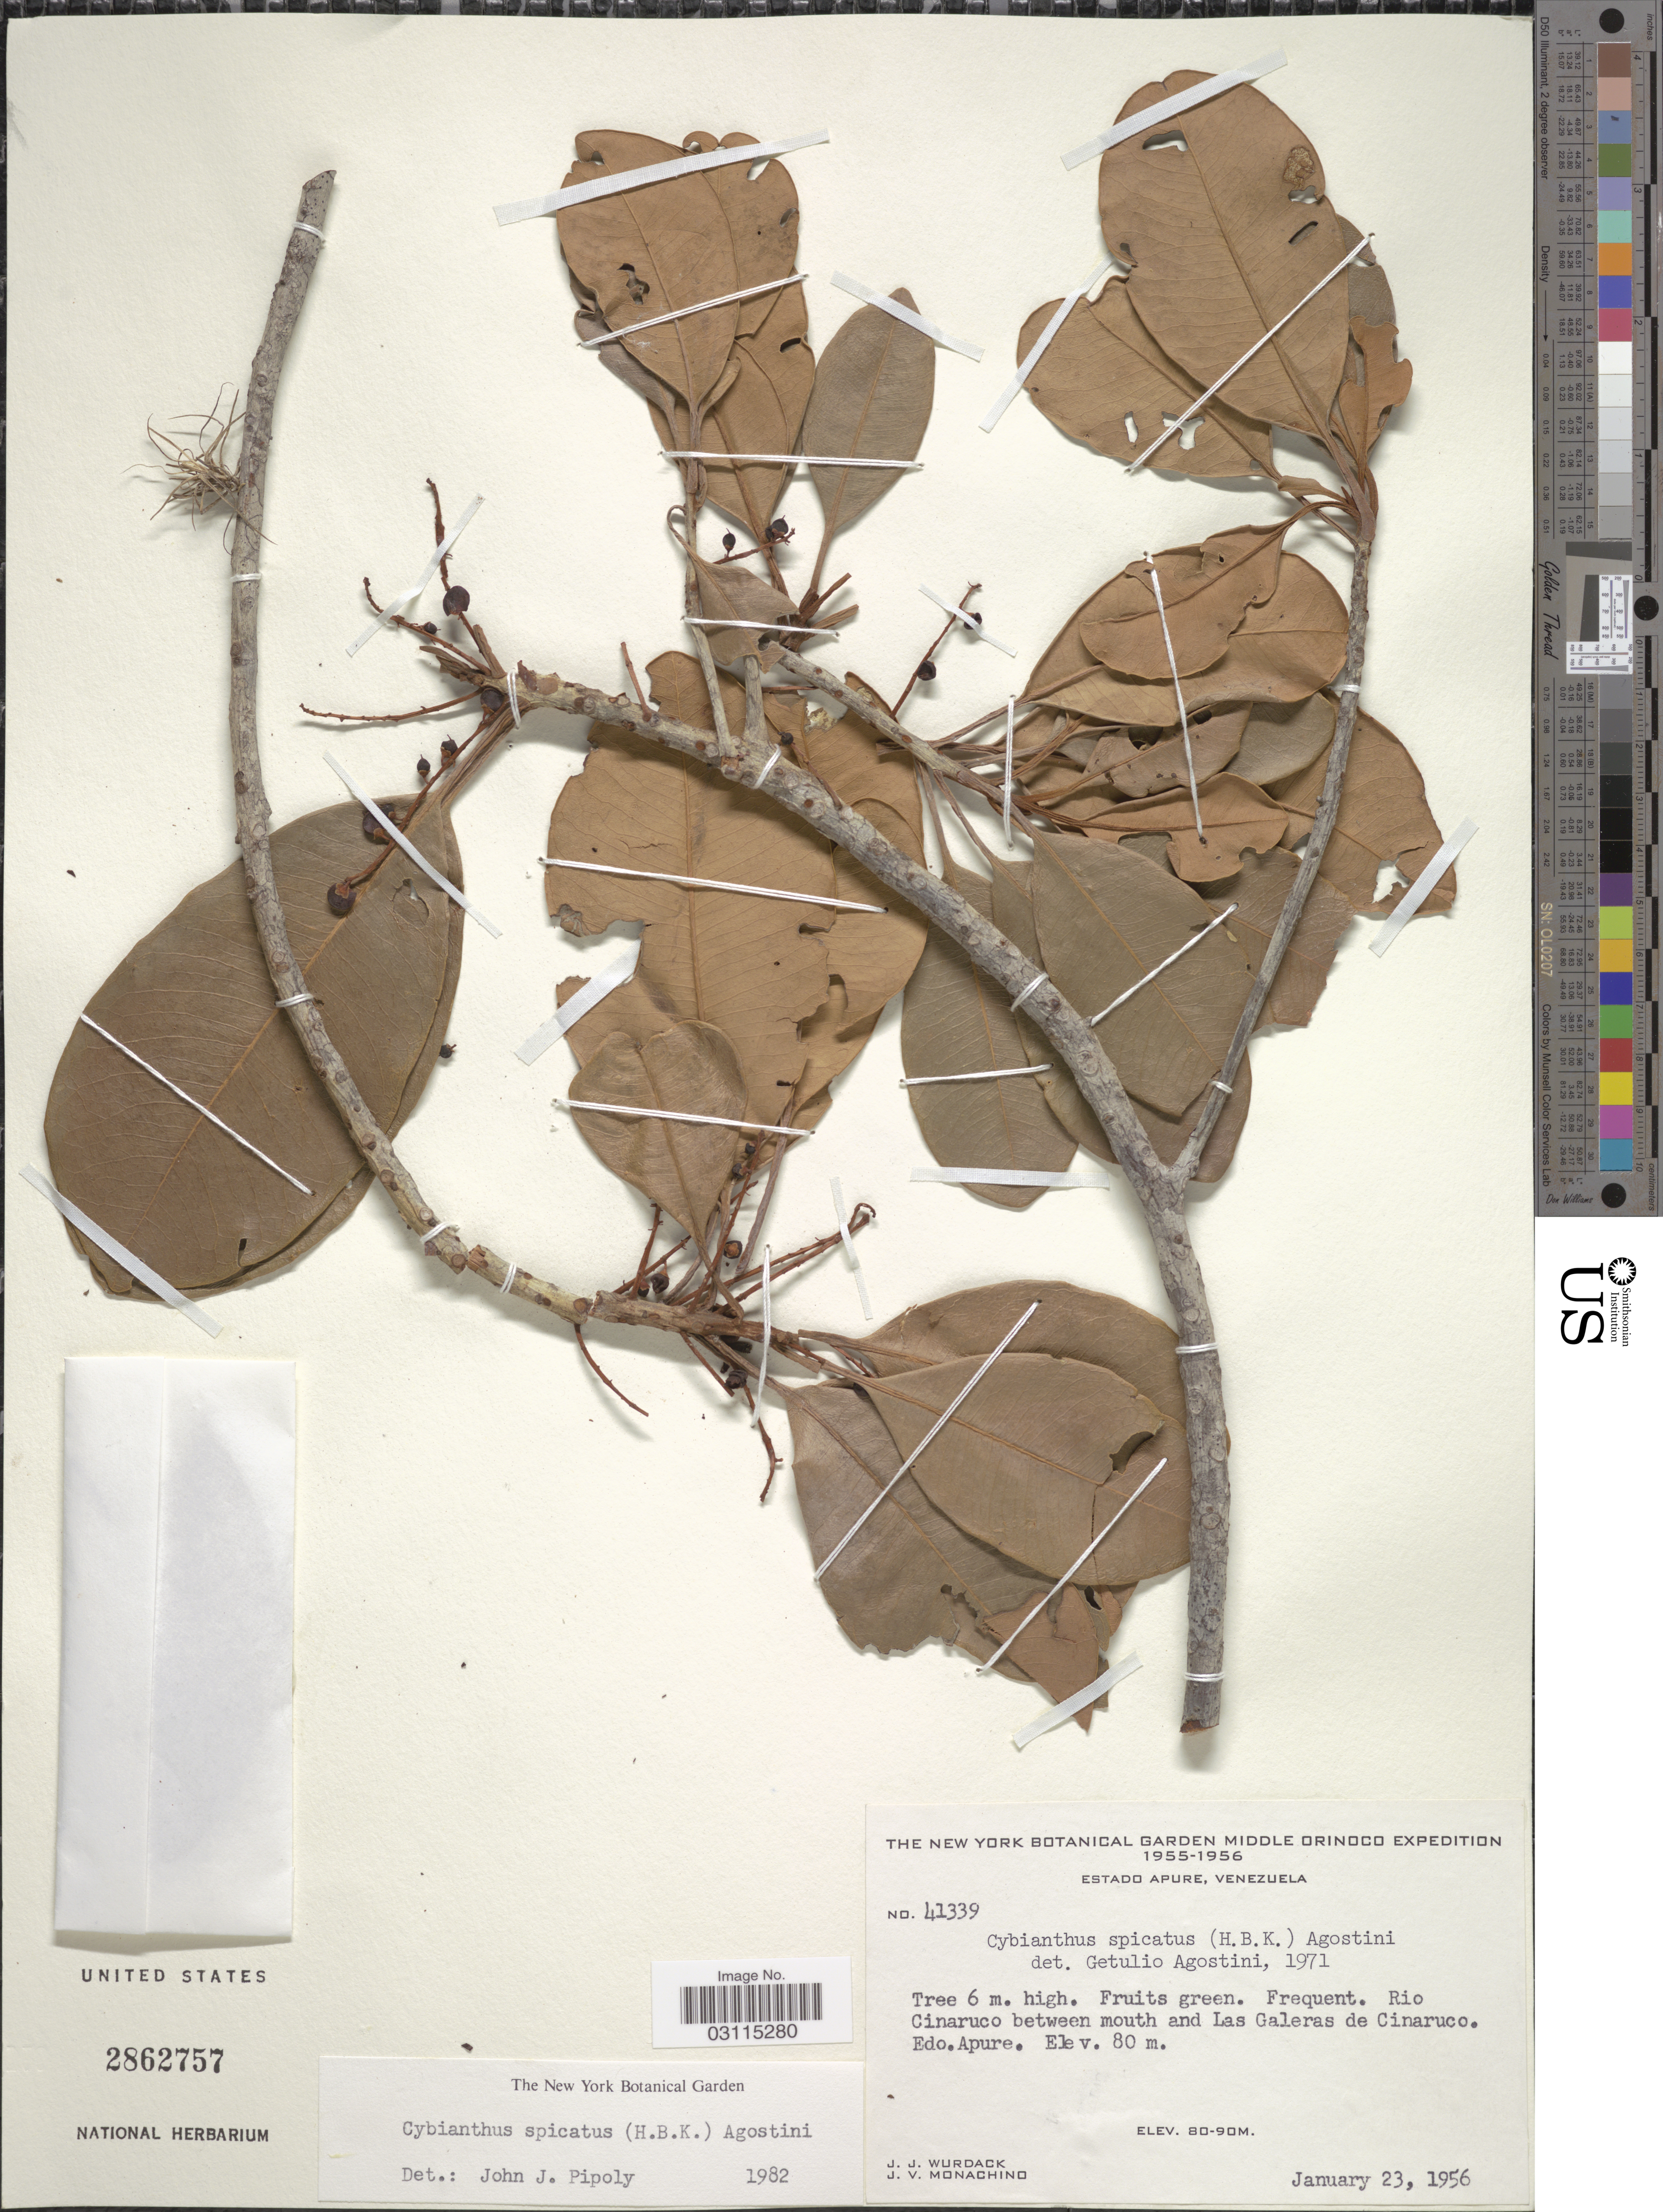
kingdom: Plantae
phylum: Tracheophyta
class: Magnoliopsida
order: Ericales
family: Primulaceae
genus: Cybianthus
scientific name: Cybianthus spicatus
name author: (Kunth) G. Agostini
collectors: J. J. Wurdack & J. V. Monachino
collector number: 41339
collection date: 1956-01-23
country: Venezuela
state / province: Apure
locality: Rio Cinaruco between mouth and Las Galeras de Cinaruco.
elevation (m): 80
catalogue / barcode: US 2862757